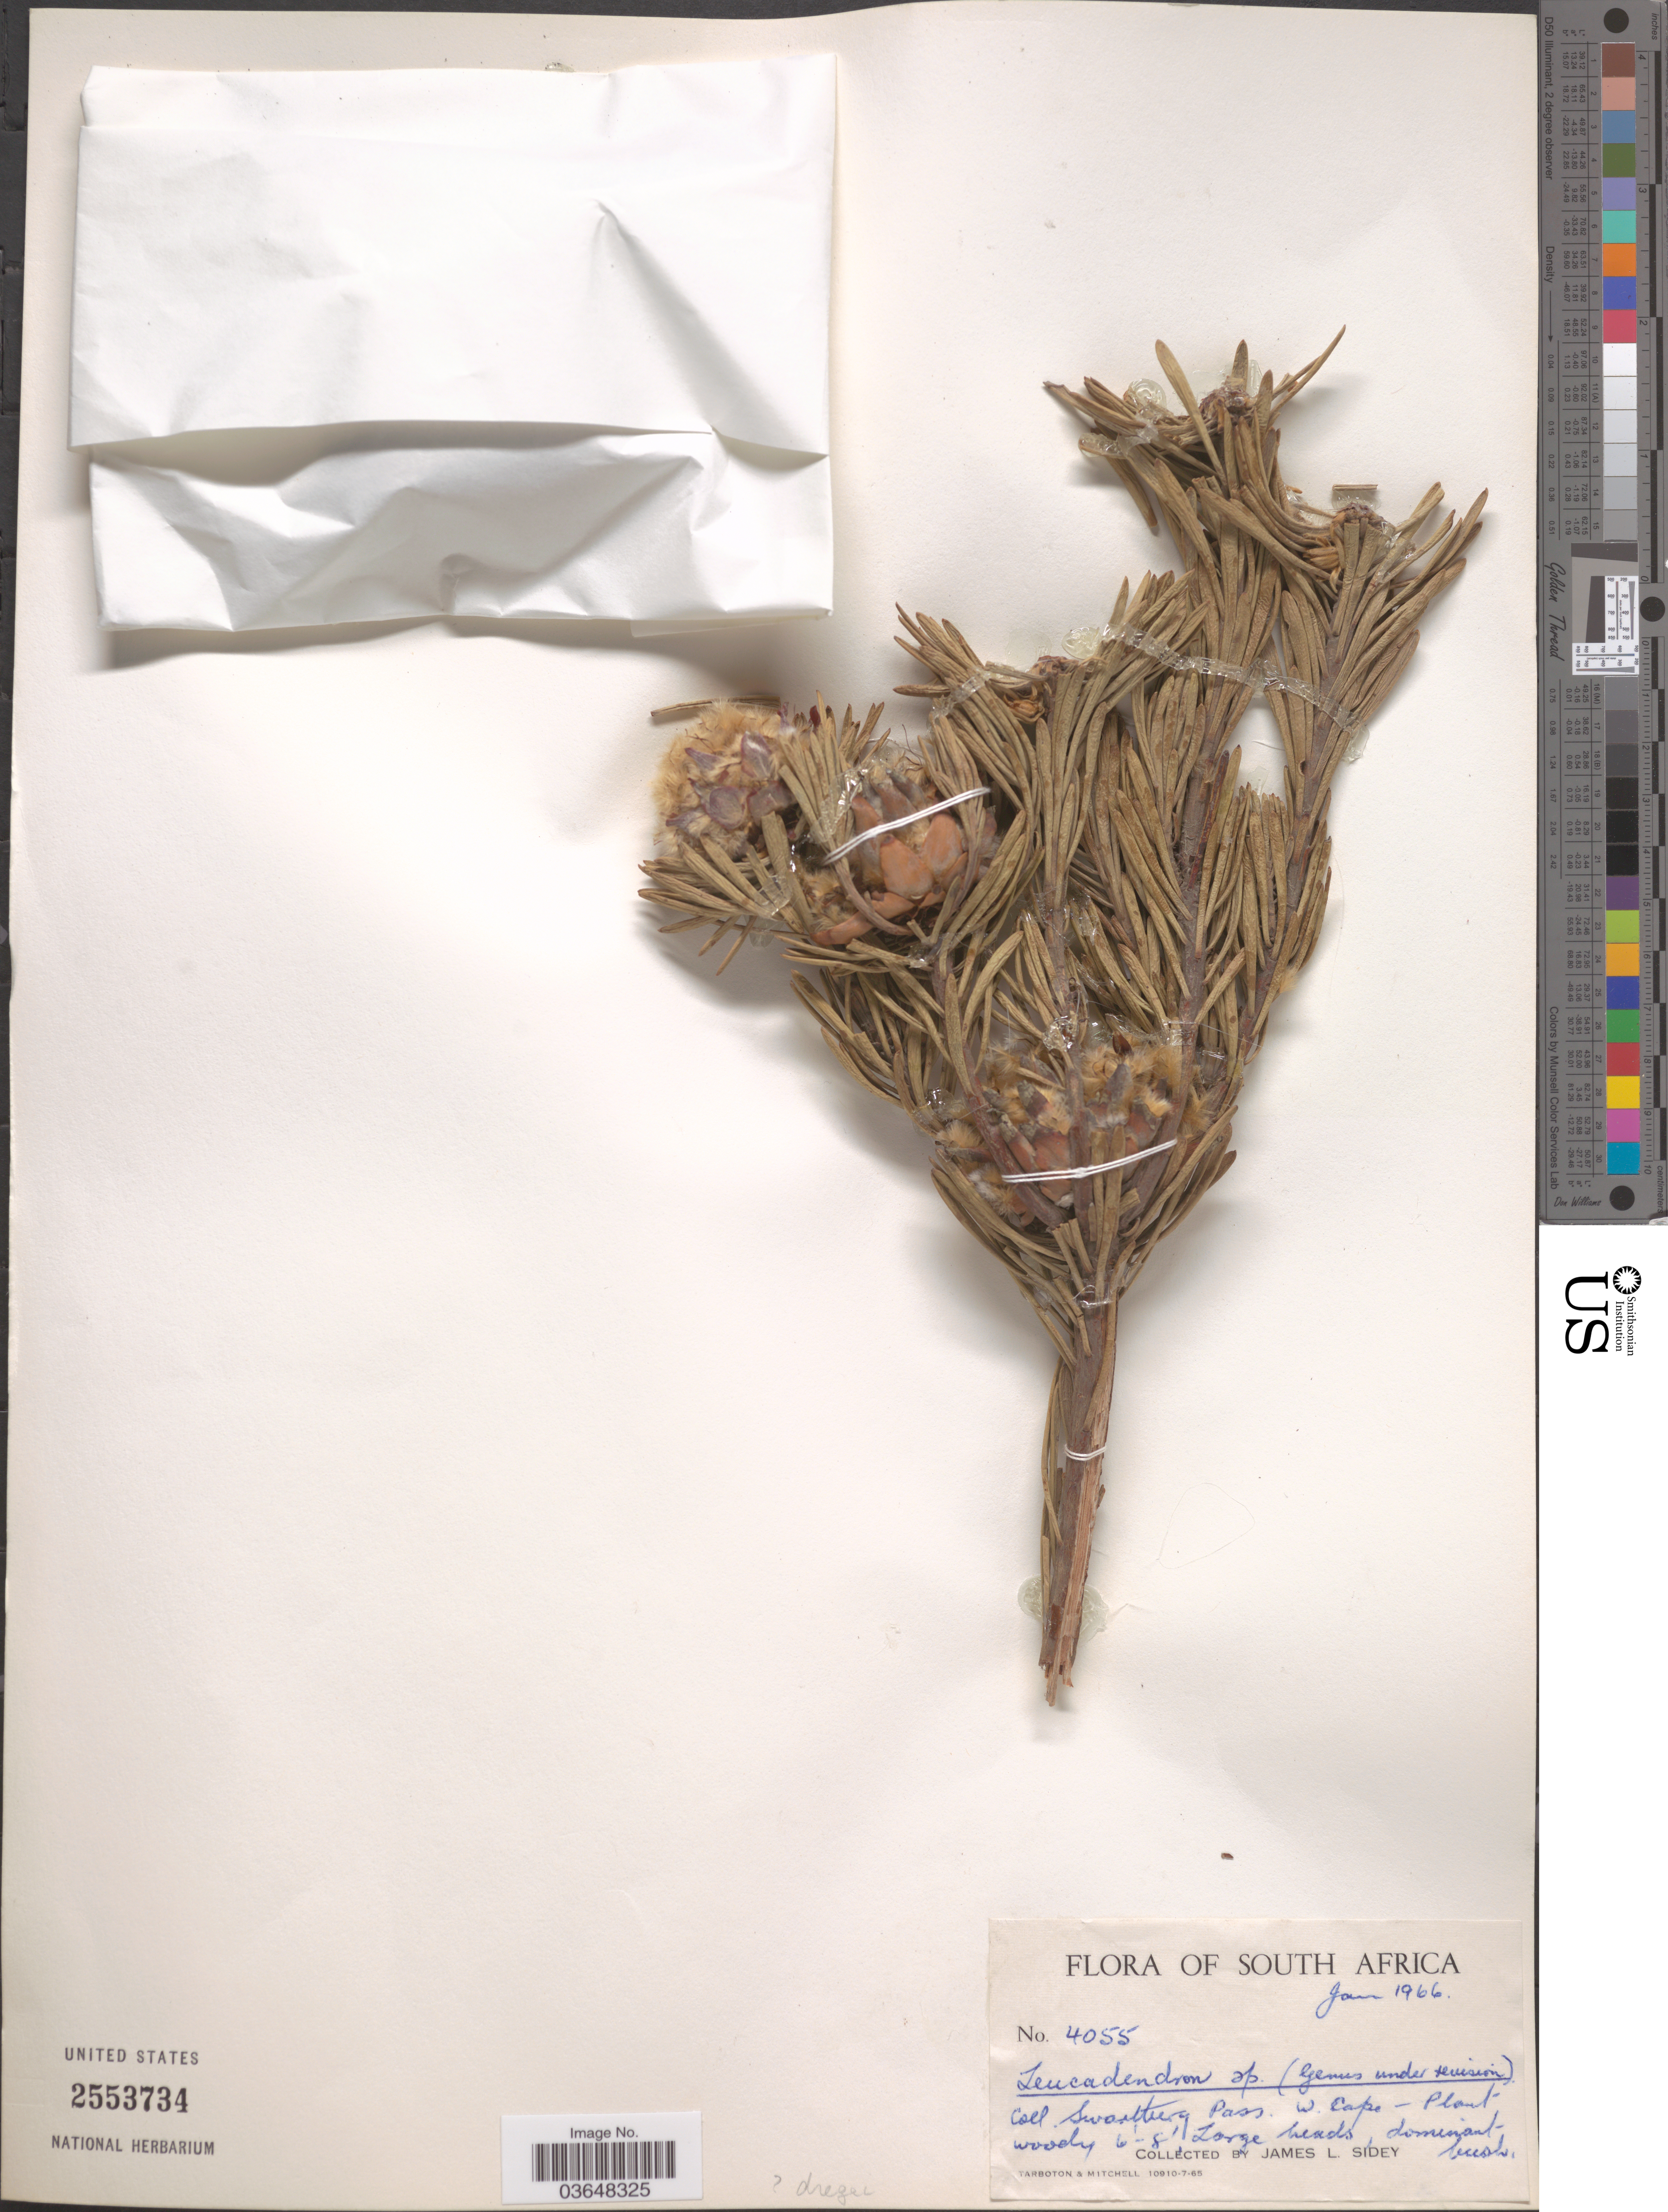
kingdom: Plantae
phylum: Tracheophyta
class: Magnoliopsida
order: Proteales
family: Proteaceae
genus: Leucadendron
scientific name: Leucadendron sp.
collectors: J. L. Sidey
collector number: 4055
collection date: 1966-01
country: South Africa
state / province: Western Cape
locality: Swartberg Pass, W. Cape.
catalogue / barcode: US 2553734